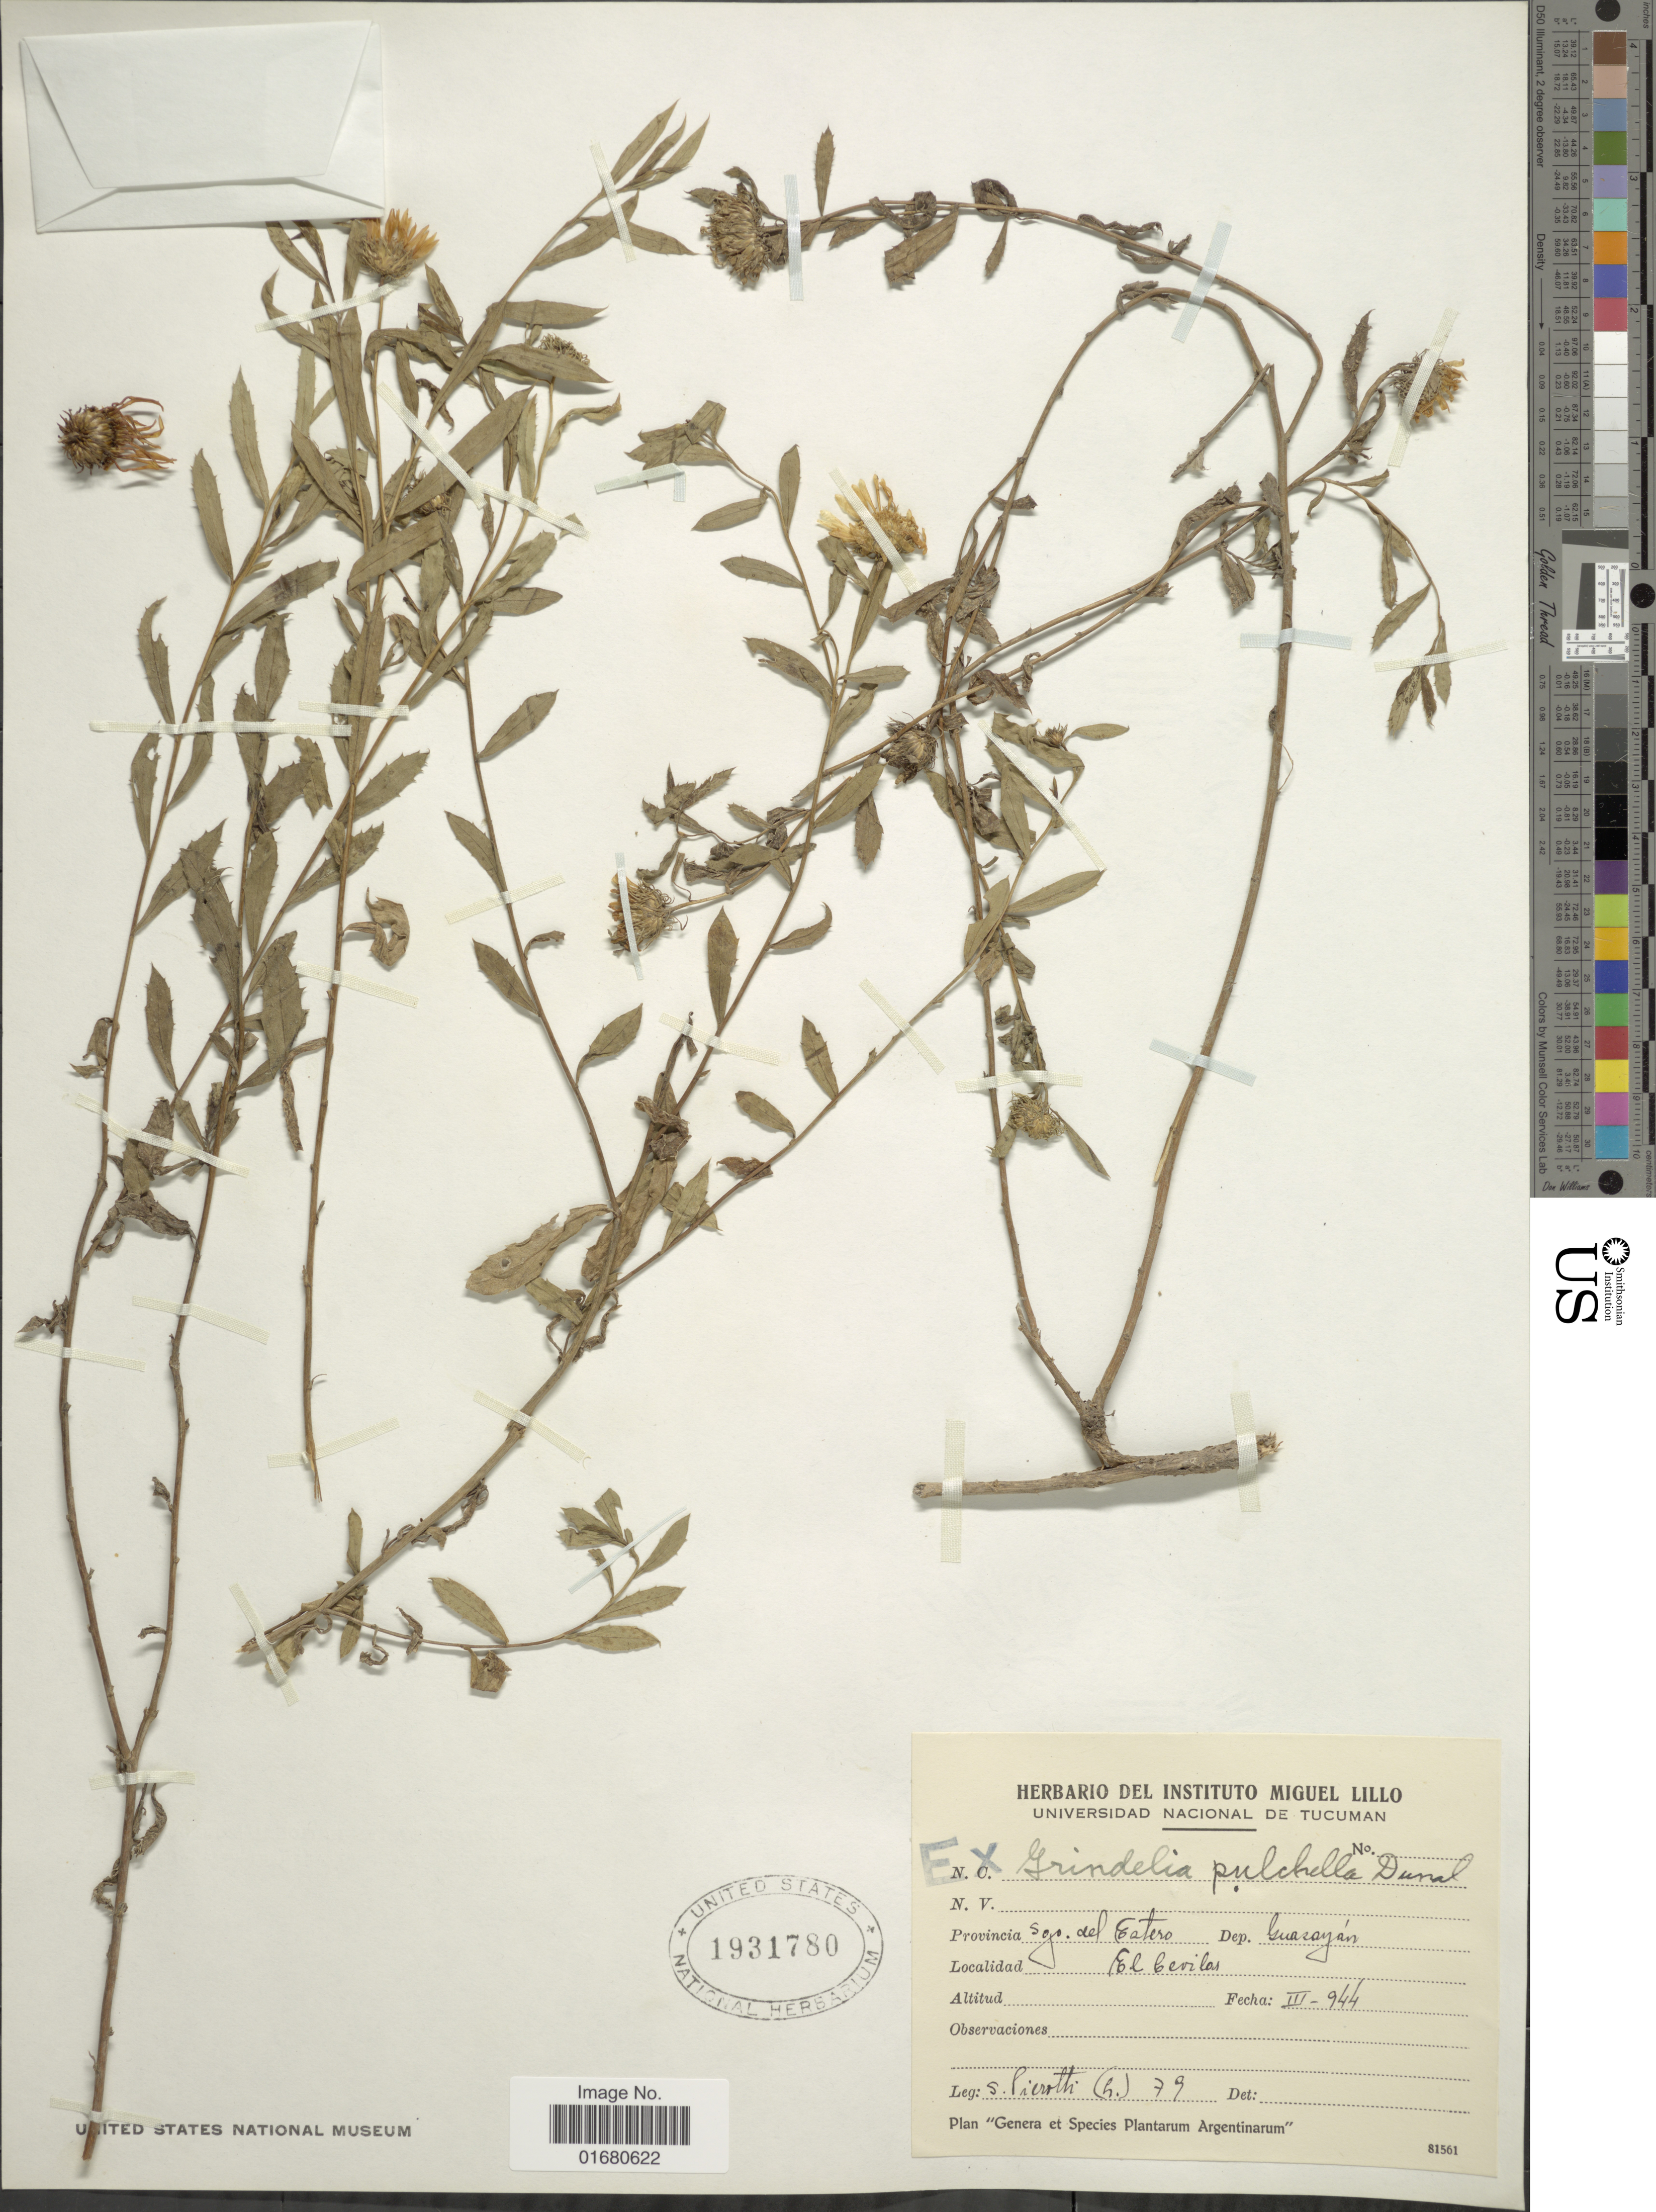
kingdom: Plantae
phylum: Tracheophyta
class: Magnoliopsida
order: Asterales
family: Asteraceae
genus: Grindelia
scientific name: Grindelia pulchella var. pulchella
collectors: S. A. Pierotti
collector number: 79*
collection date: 1994-02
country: Argentina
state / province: Santiago del Estero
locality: Provincia Sgo. del Estero, Dept. Guasayan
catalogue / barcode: US 1931780